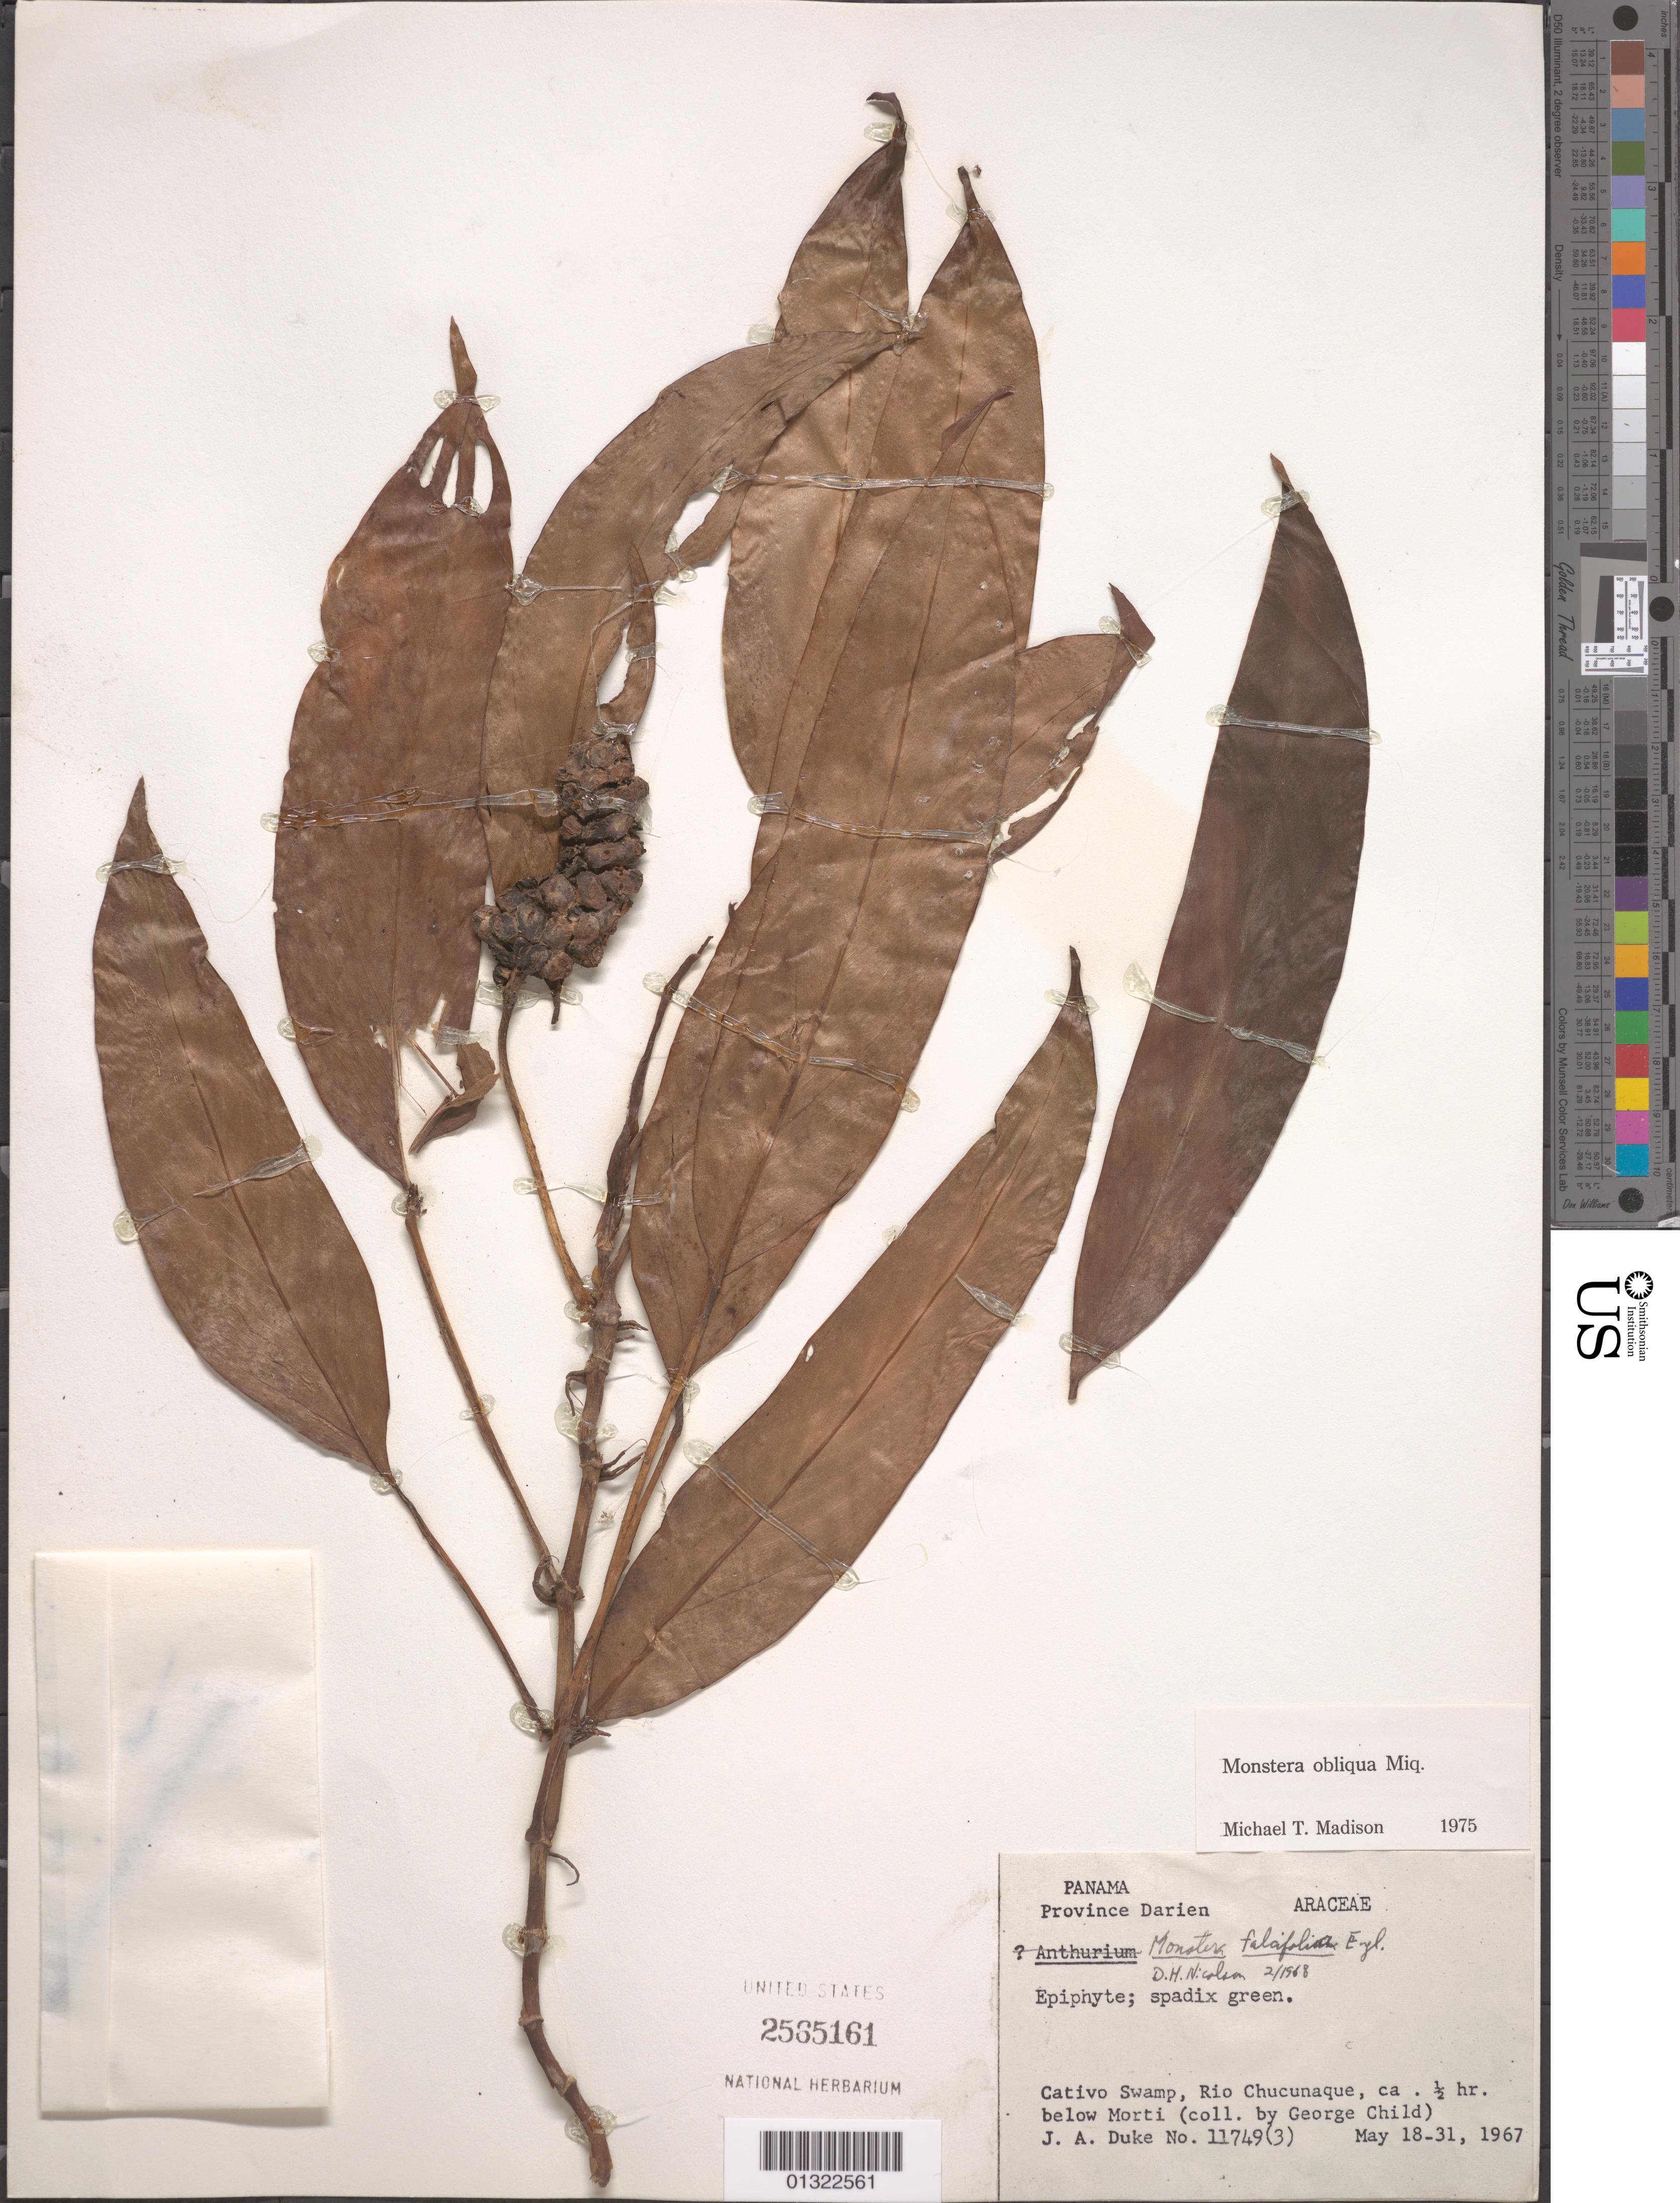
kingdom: Plantae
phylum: Tracheophyta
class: Liliopsida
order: Alismatales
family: Araceae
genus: Monstera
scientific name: Monstera obliqua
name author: Miq.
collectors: G. Child & J. A. Duke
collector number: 11749 (3)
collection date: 1967-05-18/1967-05-31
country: Panama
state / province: Darien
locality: Cativo Swamp, Rio Chucunaque, ca. ½ hr. below Morti.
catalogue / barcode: US 2565161